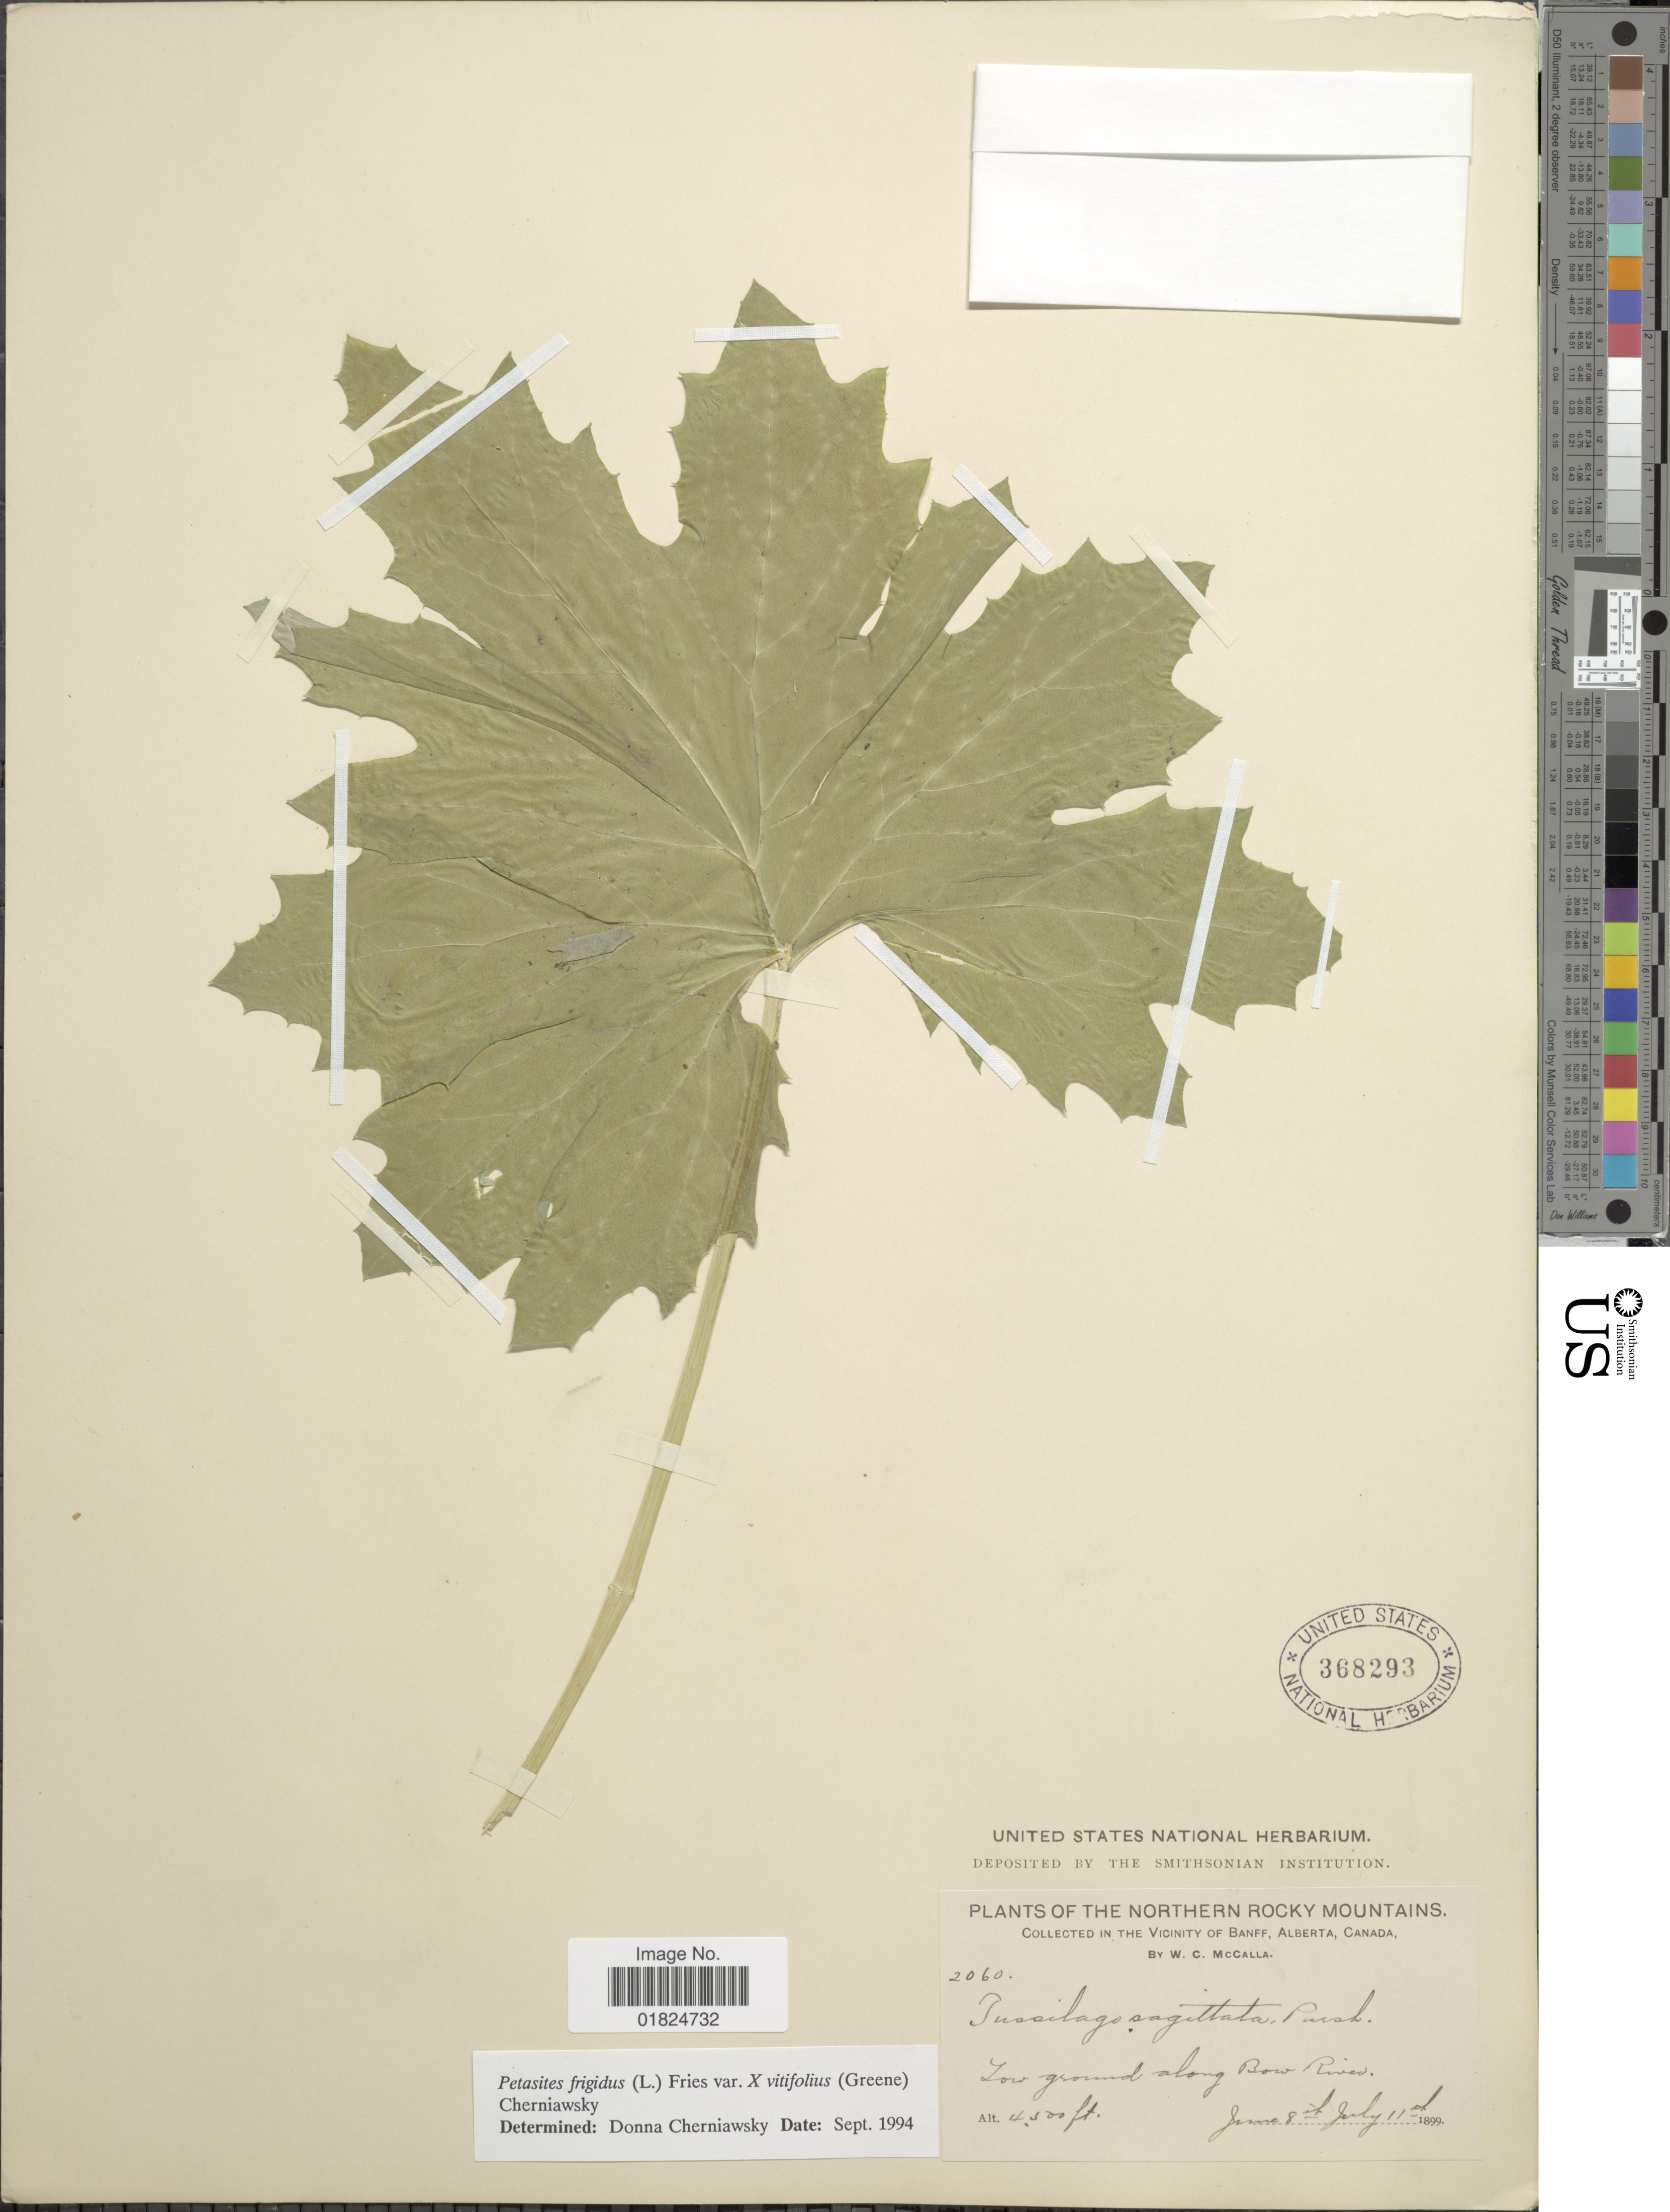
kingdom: Plantae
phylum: Tracheophyta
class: Magnoliopsida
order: Asterales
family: Asteraceae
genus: Petasites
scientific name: Petasites frigidus var. vitifolius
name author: (Greene) Cherniawsky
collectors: W. McCalla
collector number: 2060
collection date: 1899-06-08/1899-07-11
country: Canada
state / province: Alberta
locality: Northern Rocky Mountains. in the vicinity of Banff, Alberta, Canada. Low ground along Bow River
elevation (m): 1372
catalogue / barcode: US 368293